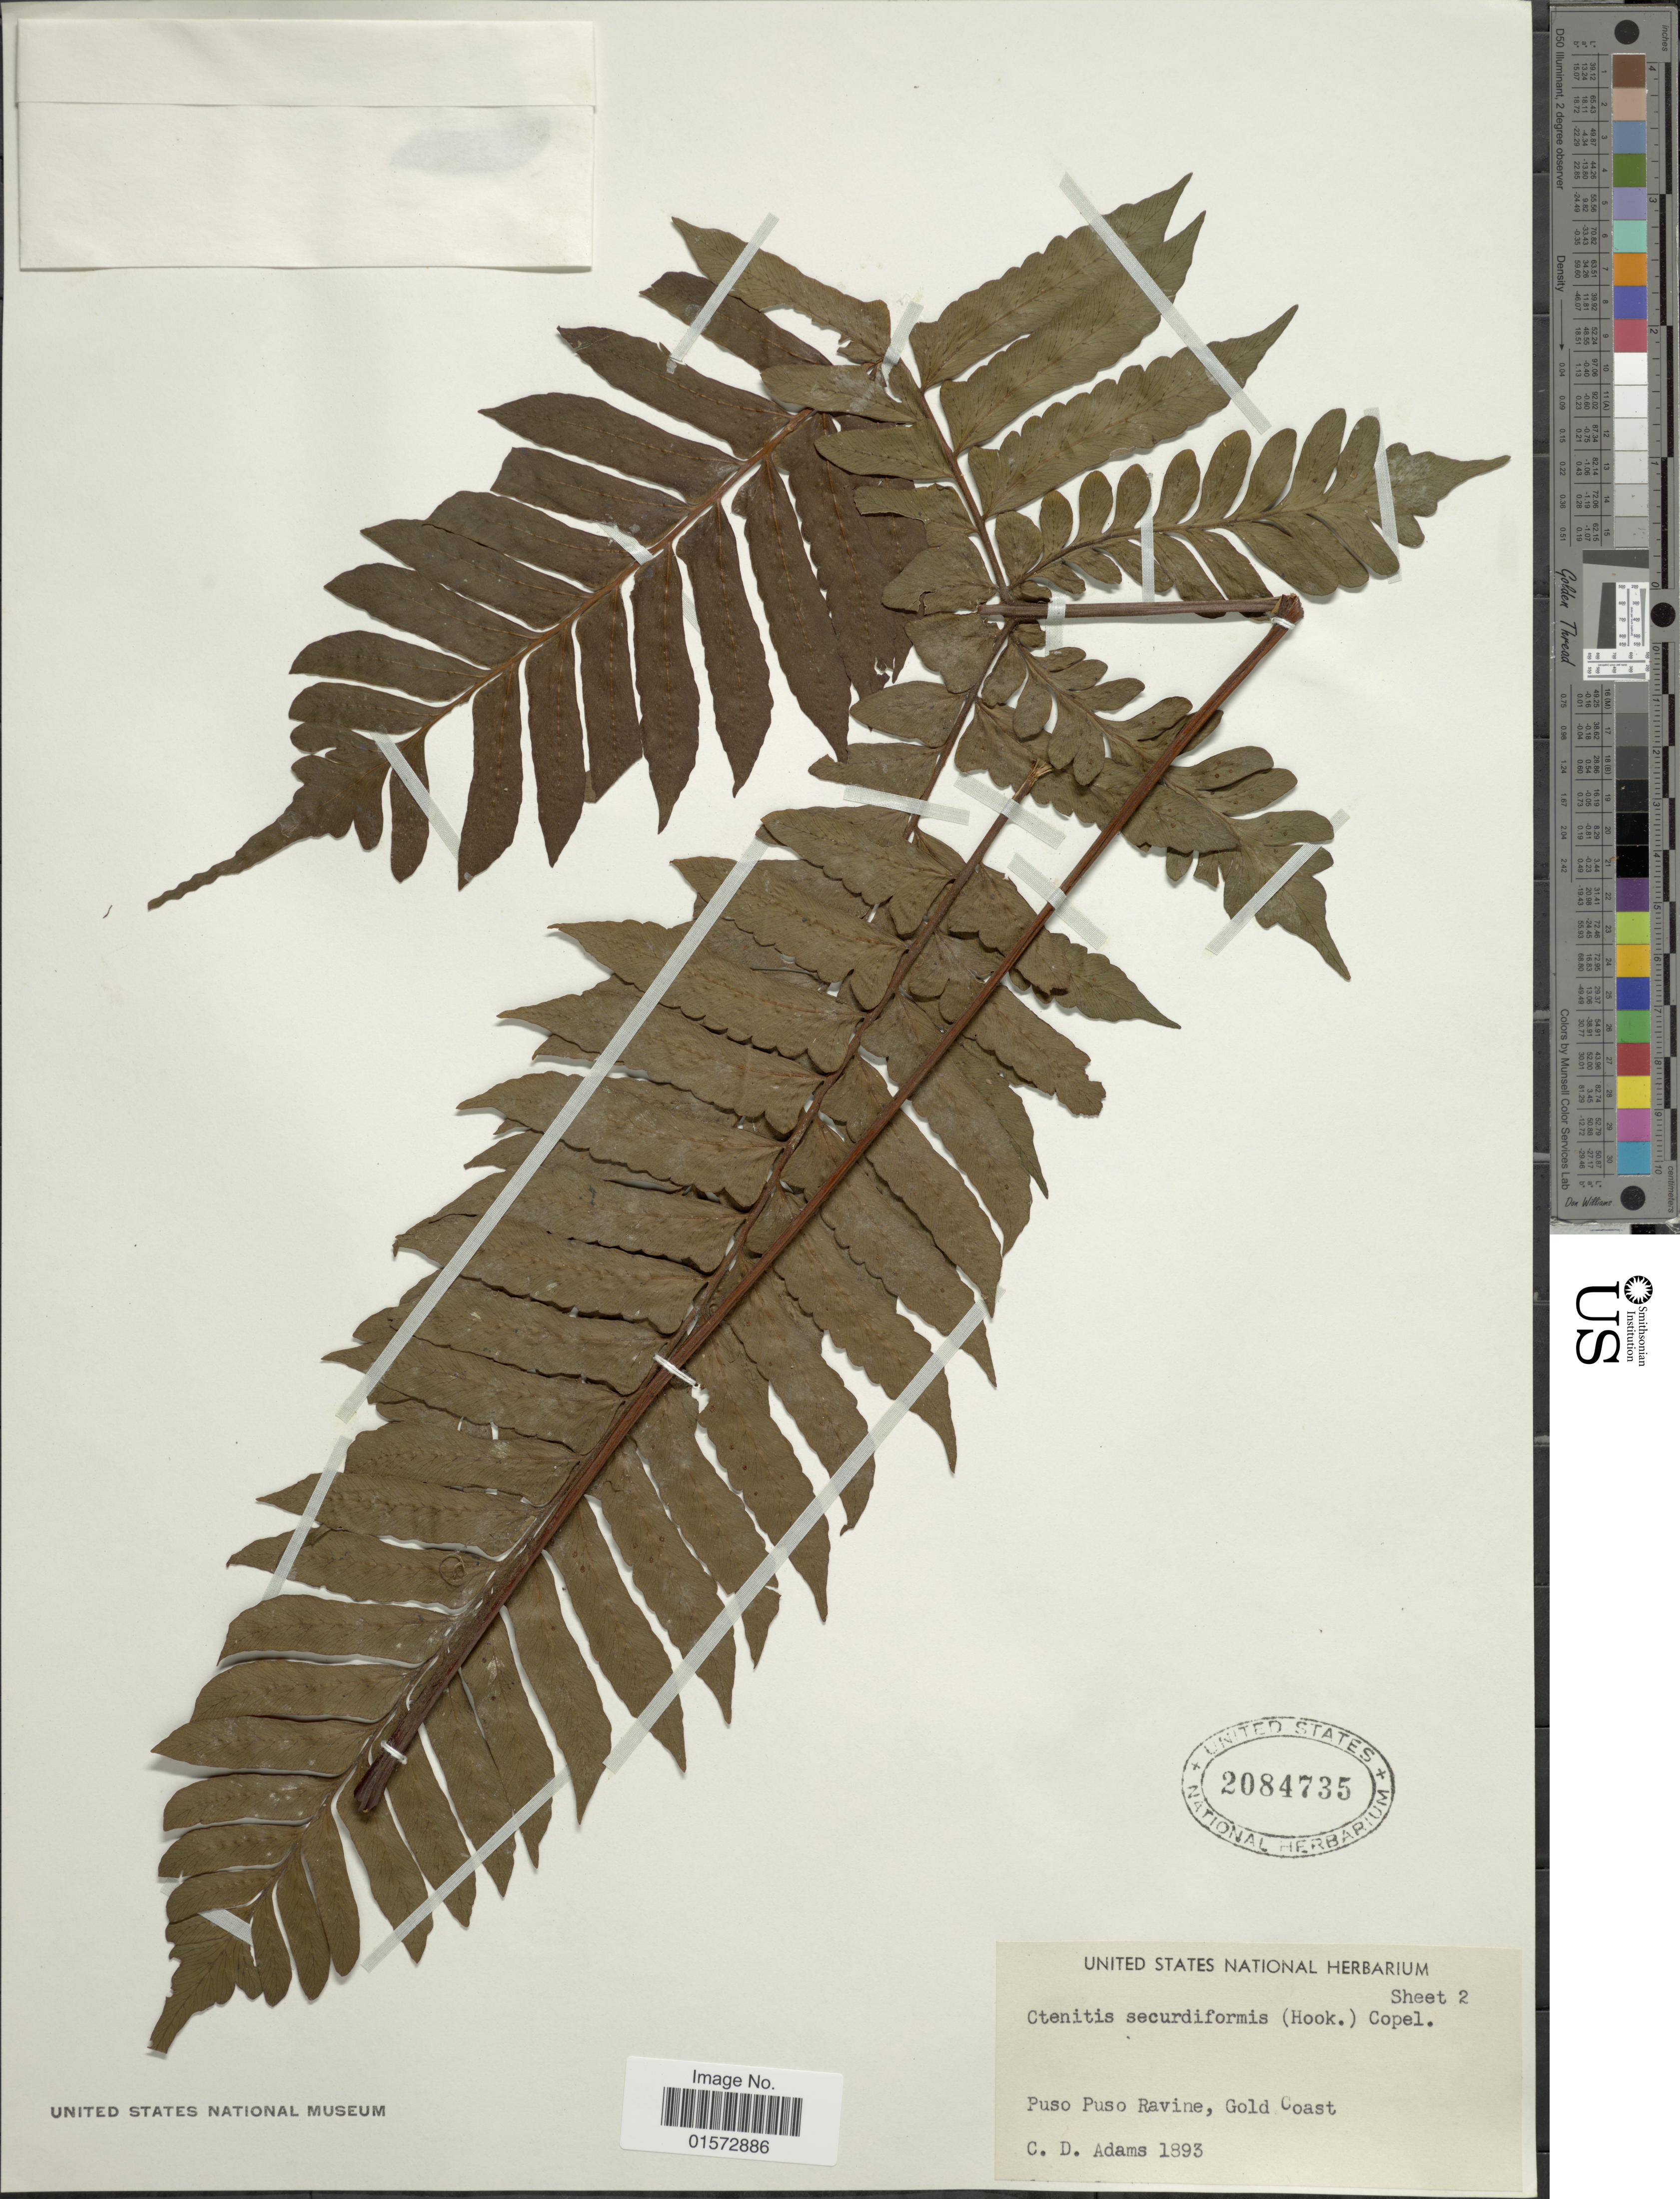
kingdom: Plantae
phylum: Tracheophyta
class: Polypodiopsida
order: Polypodiales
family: Tectariaceae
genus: Triplophyllum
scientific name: Triplophyllum securidiforme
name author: (Hook.)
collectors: C. D. Adams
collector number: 1893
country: Ghana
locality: Puso Puso Ravine, Gold Coast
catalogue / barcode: US 2084735